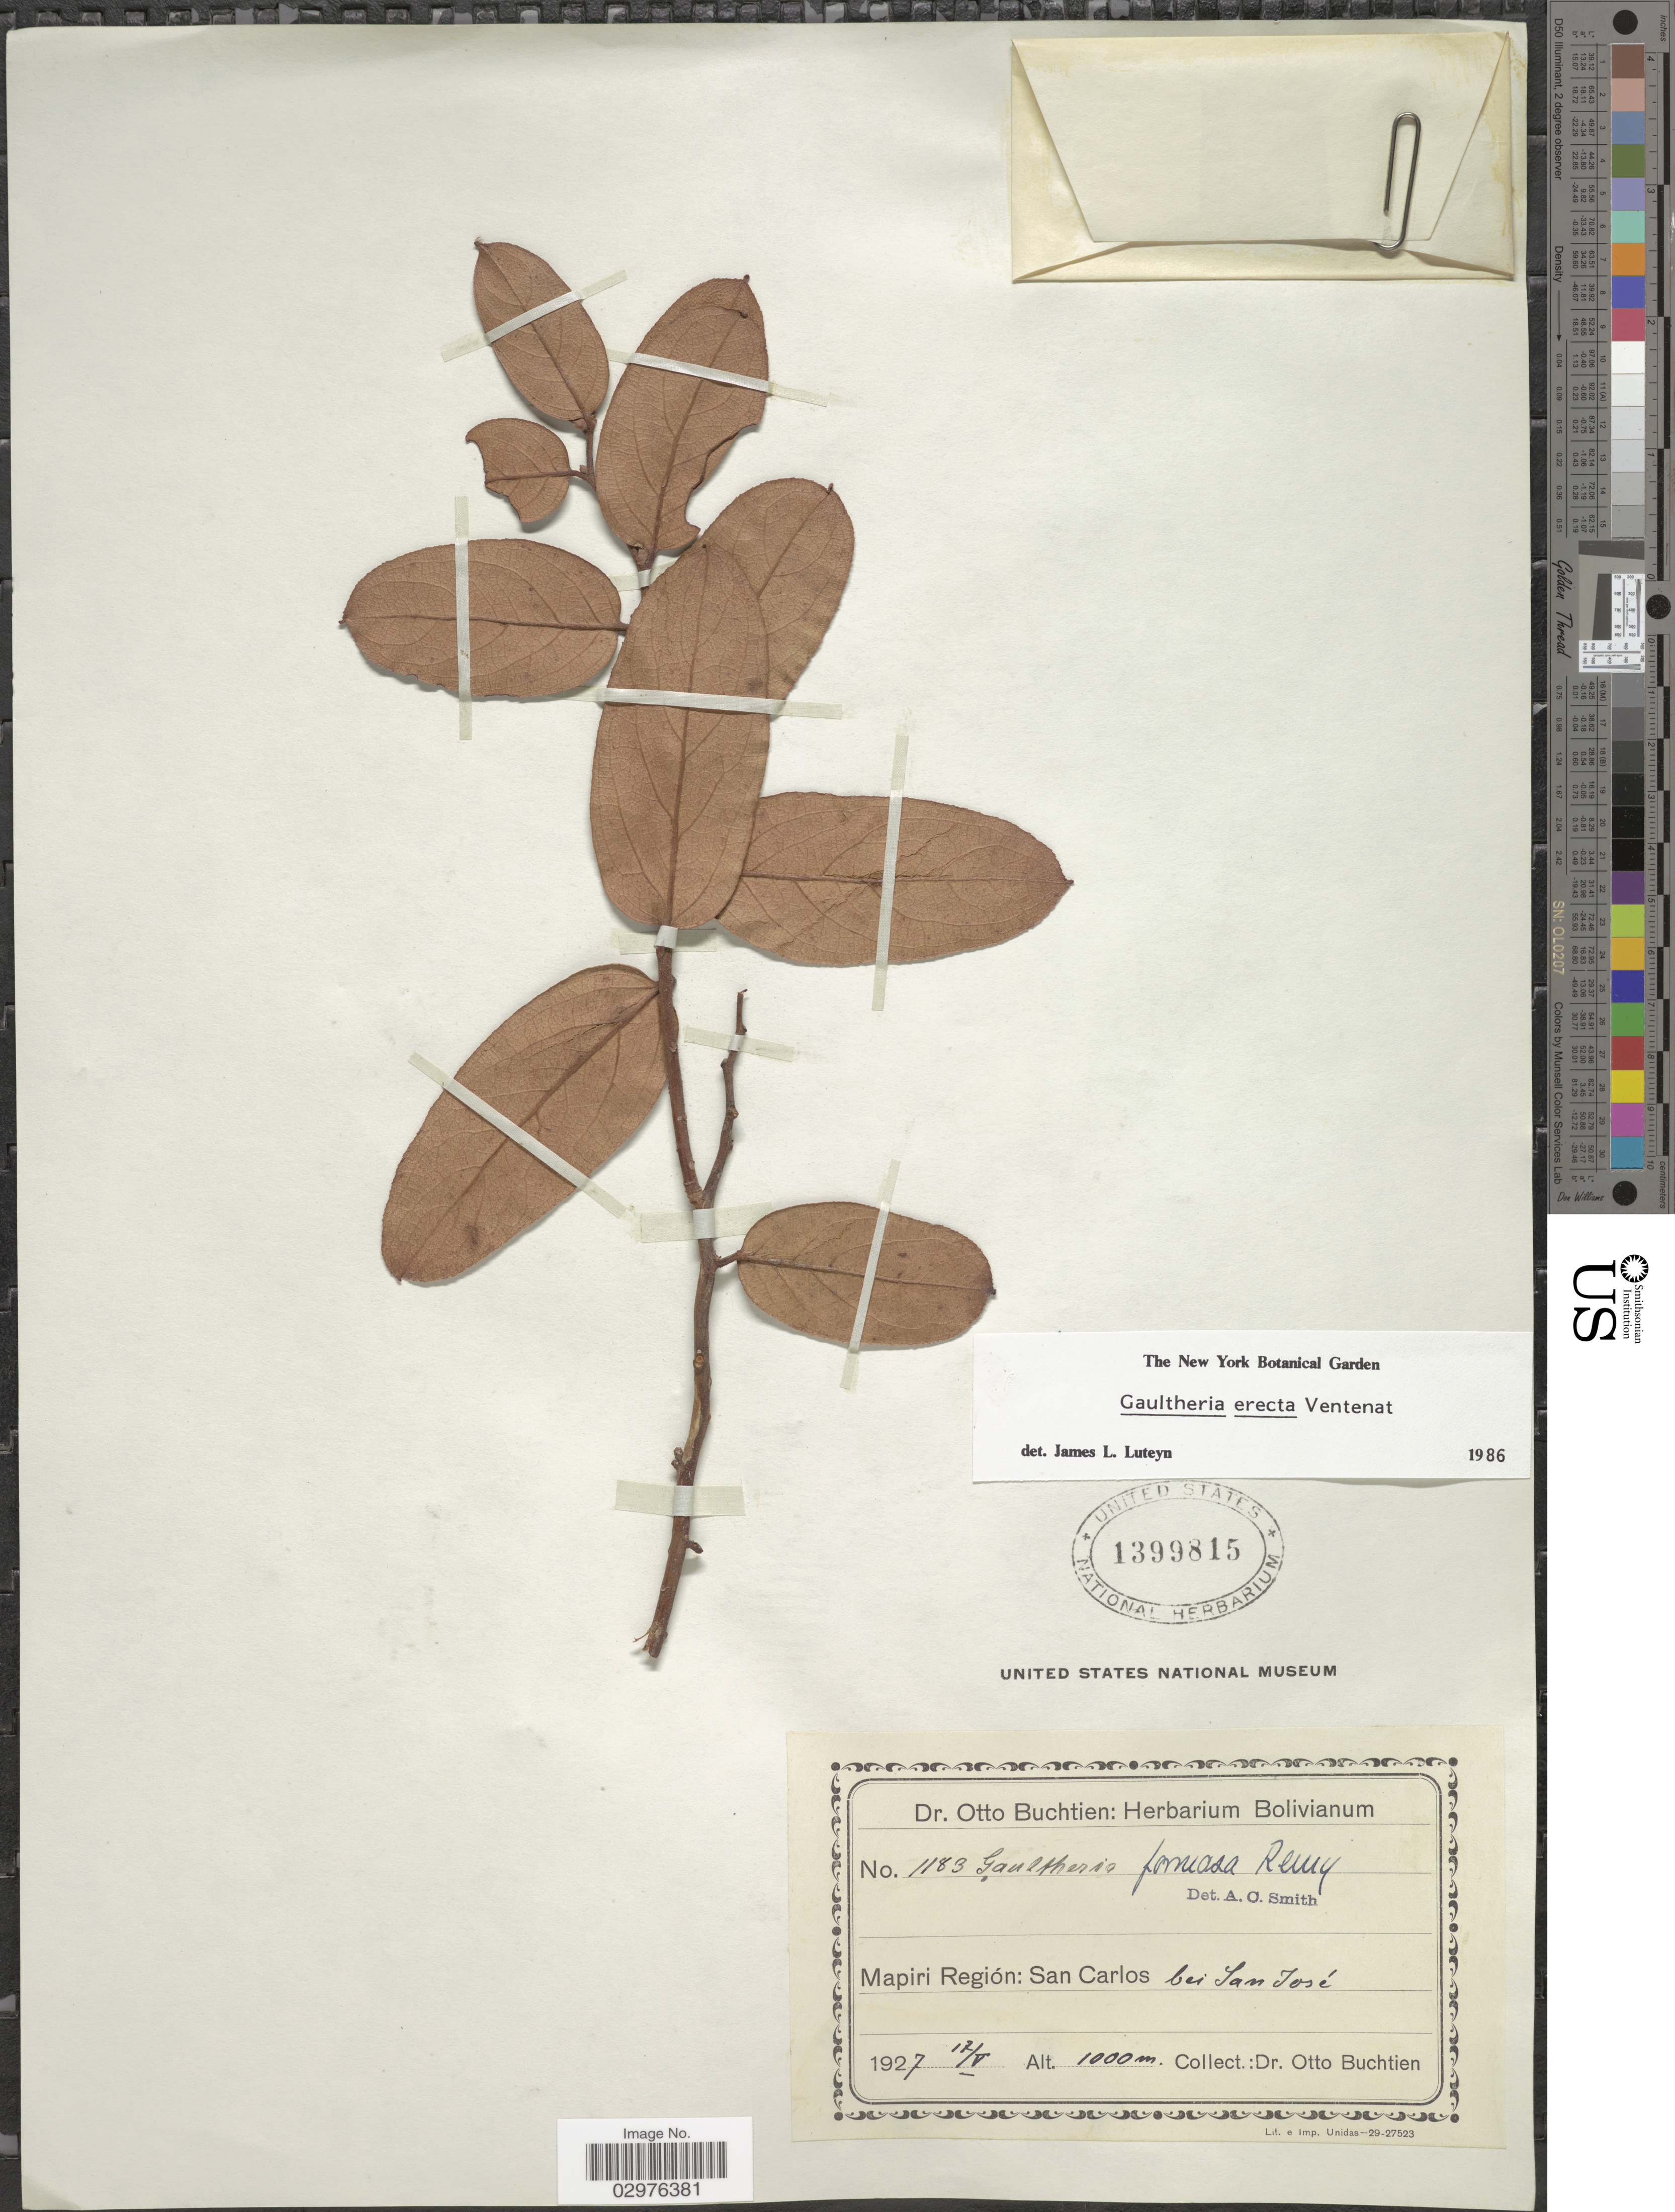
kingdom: Plantae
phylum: Tracheophyta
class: Magnoliopsida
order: Ericales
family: Ericaceae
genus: Gaultheria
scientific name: Gaultheria erecta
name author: Vent.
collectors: O. Buchtien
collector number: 1183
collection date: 1927-05-17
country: Bolivia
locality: Mapiri Región: San Carlos bei San José.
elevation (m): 1000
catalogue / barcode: US 1399815